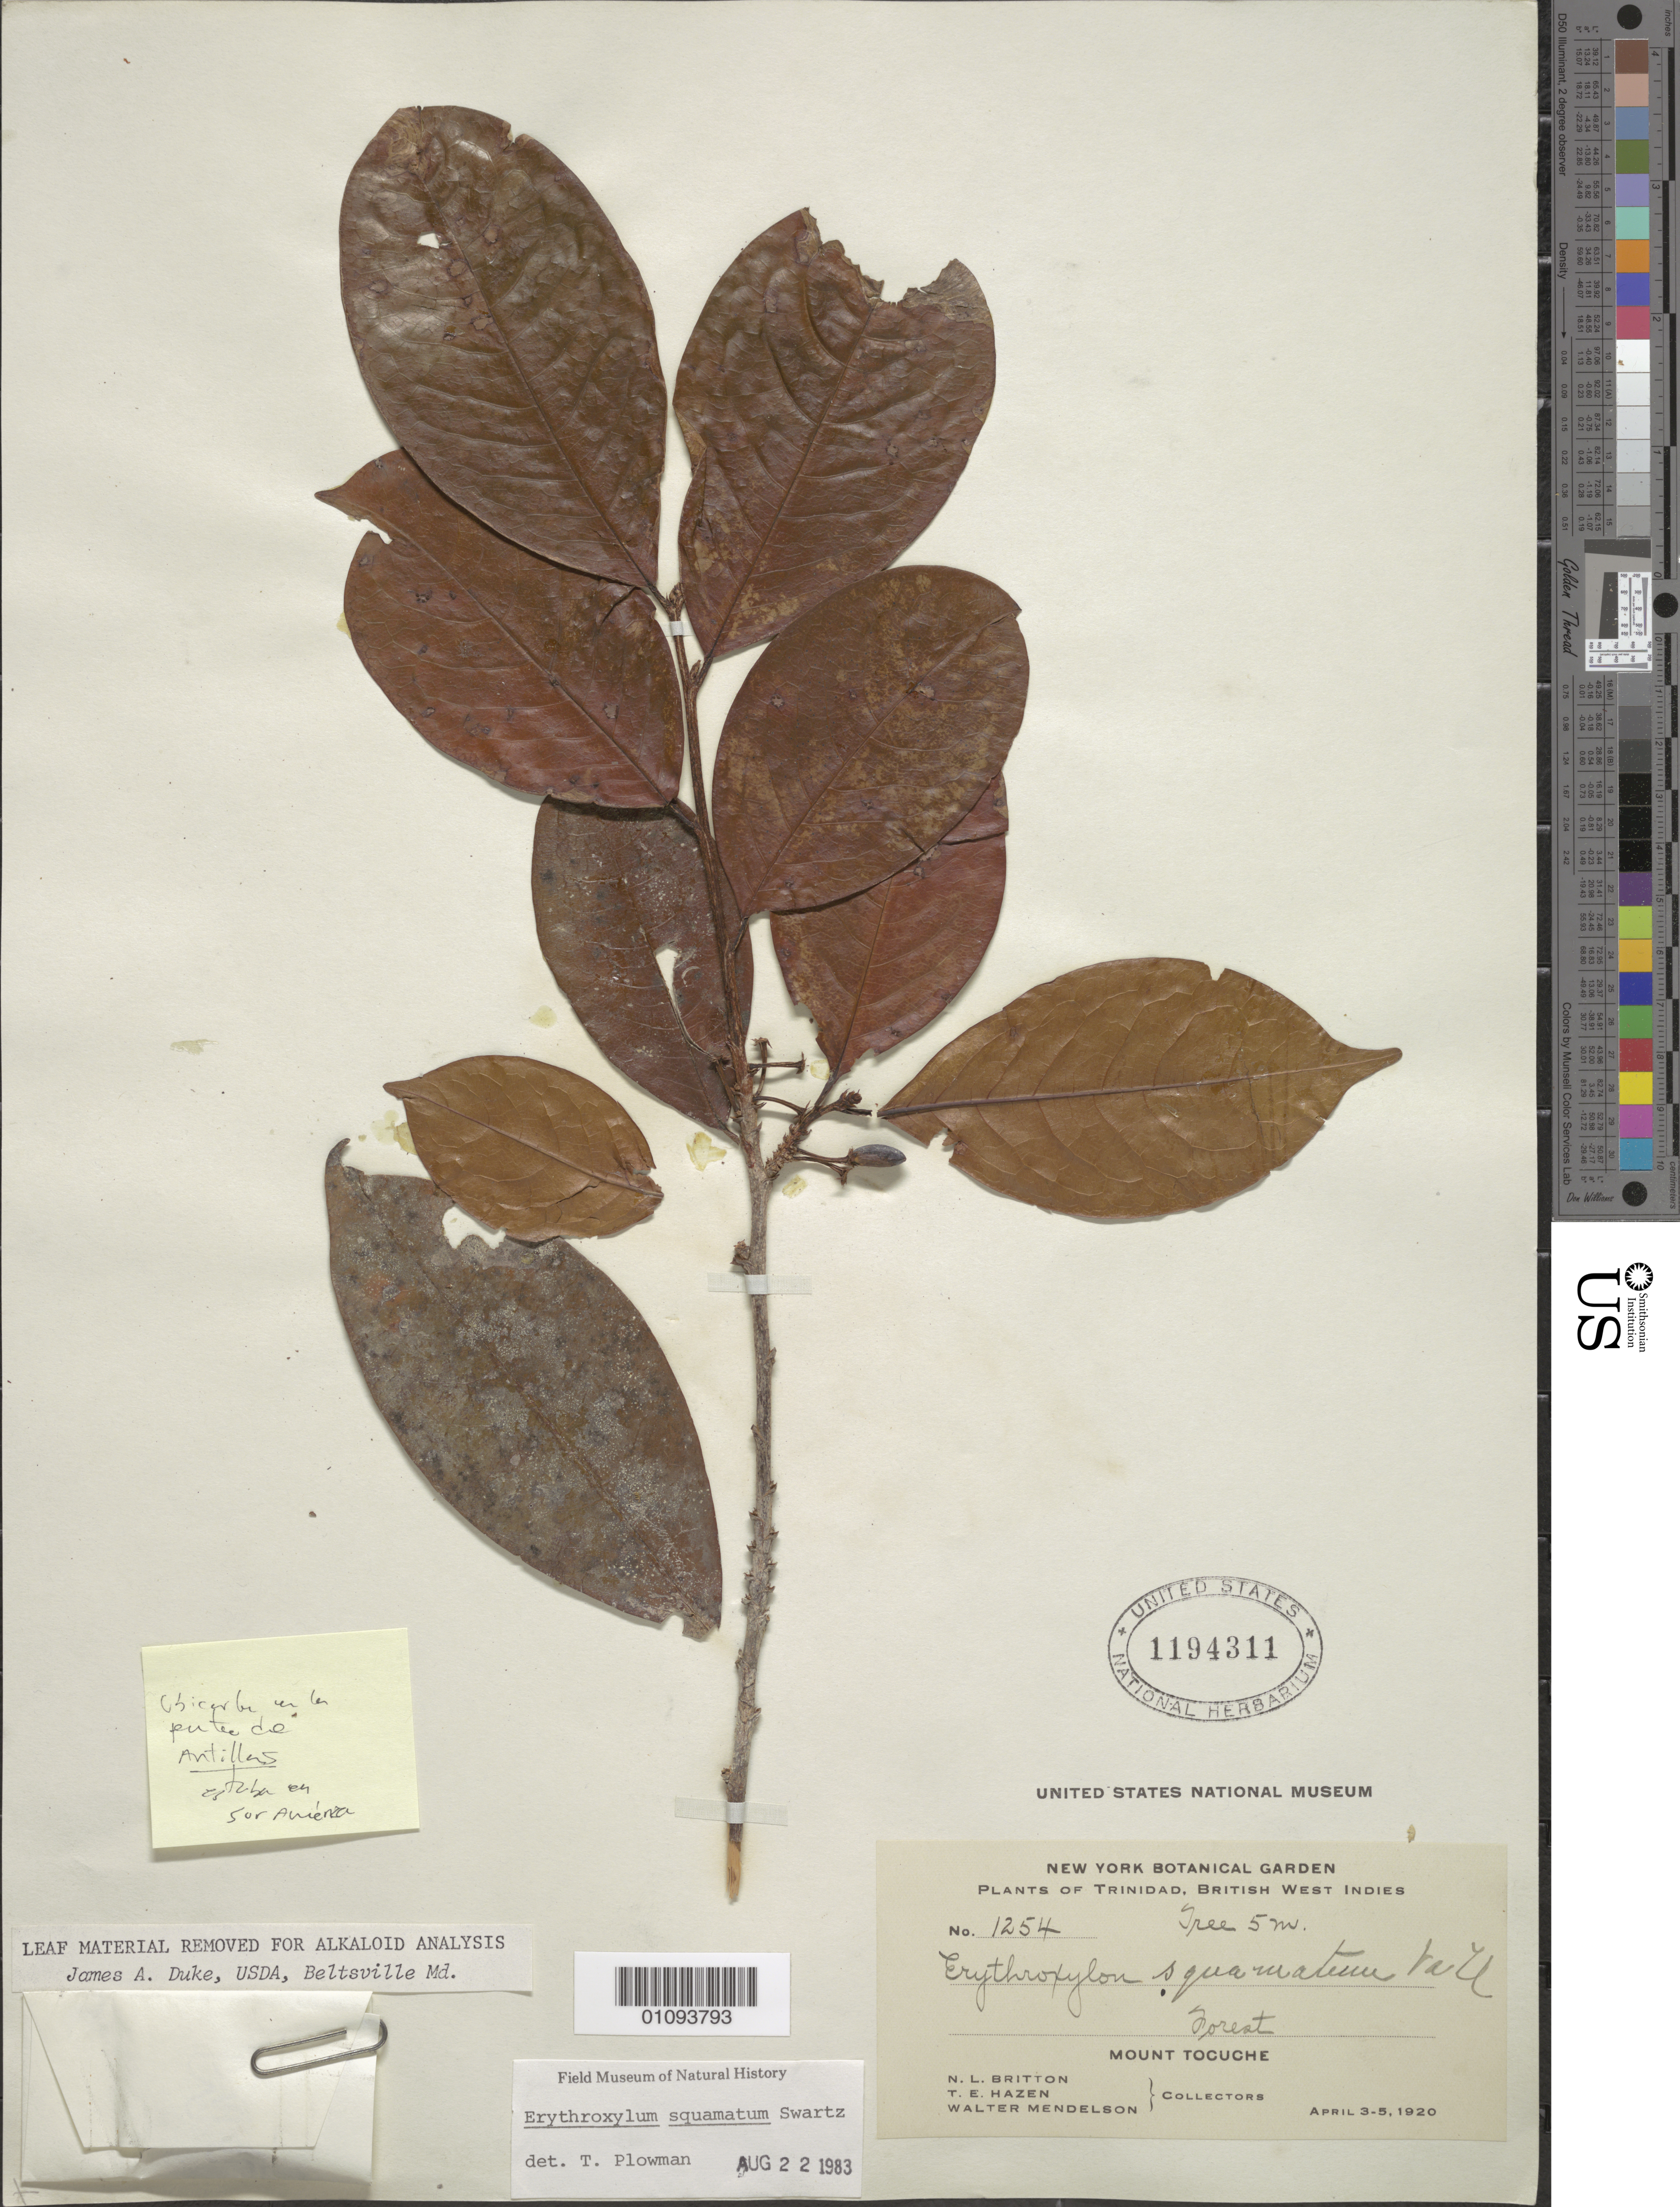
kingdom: Plantae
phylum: Tracheophyta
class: Magnoliopsida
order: Malpighiales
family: Erythroxylaceae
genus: Erythroxylum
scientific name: Erythroxylum squamatum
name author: Sw.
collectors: N. Britton, T. E. Hazen & W. Mendelson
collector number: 1254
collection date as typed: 03 Apr 1920 to 05 Apr 1920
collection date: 1920-04-03/1920-04-05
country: Trinidad and Tobago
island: Trinidad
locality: Mount Tocuche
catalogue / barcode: US 1194311